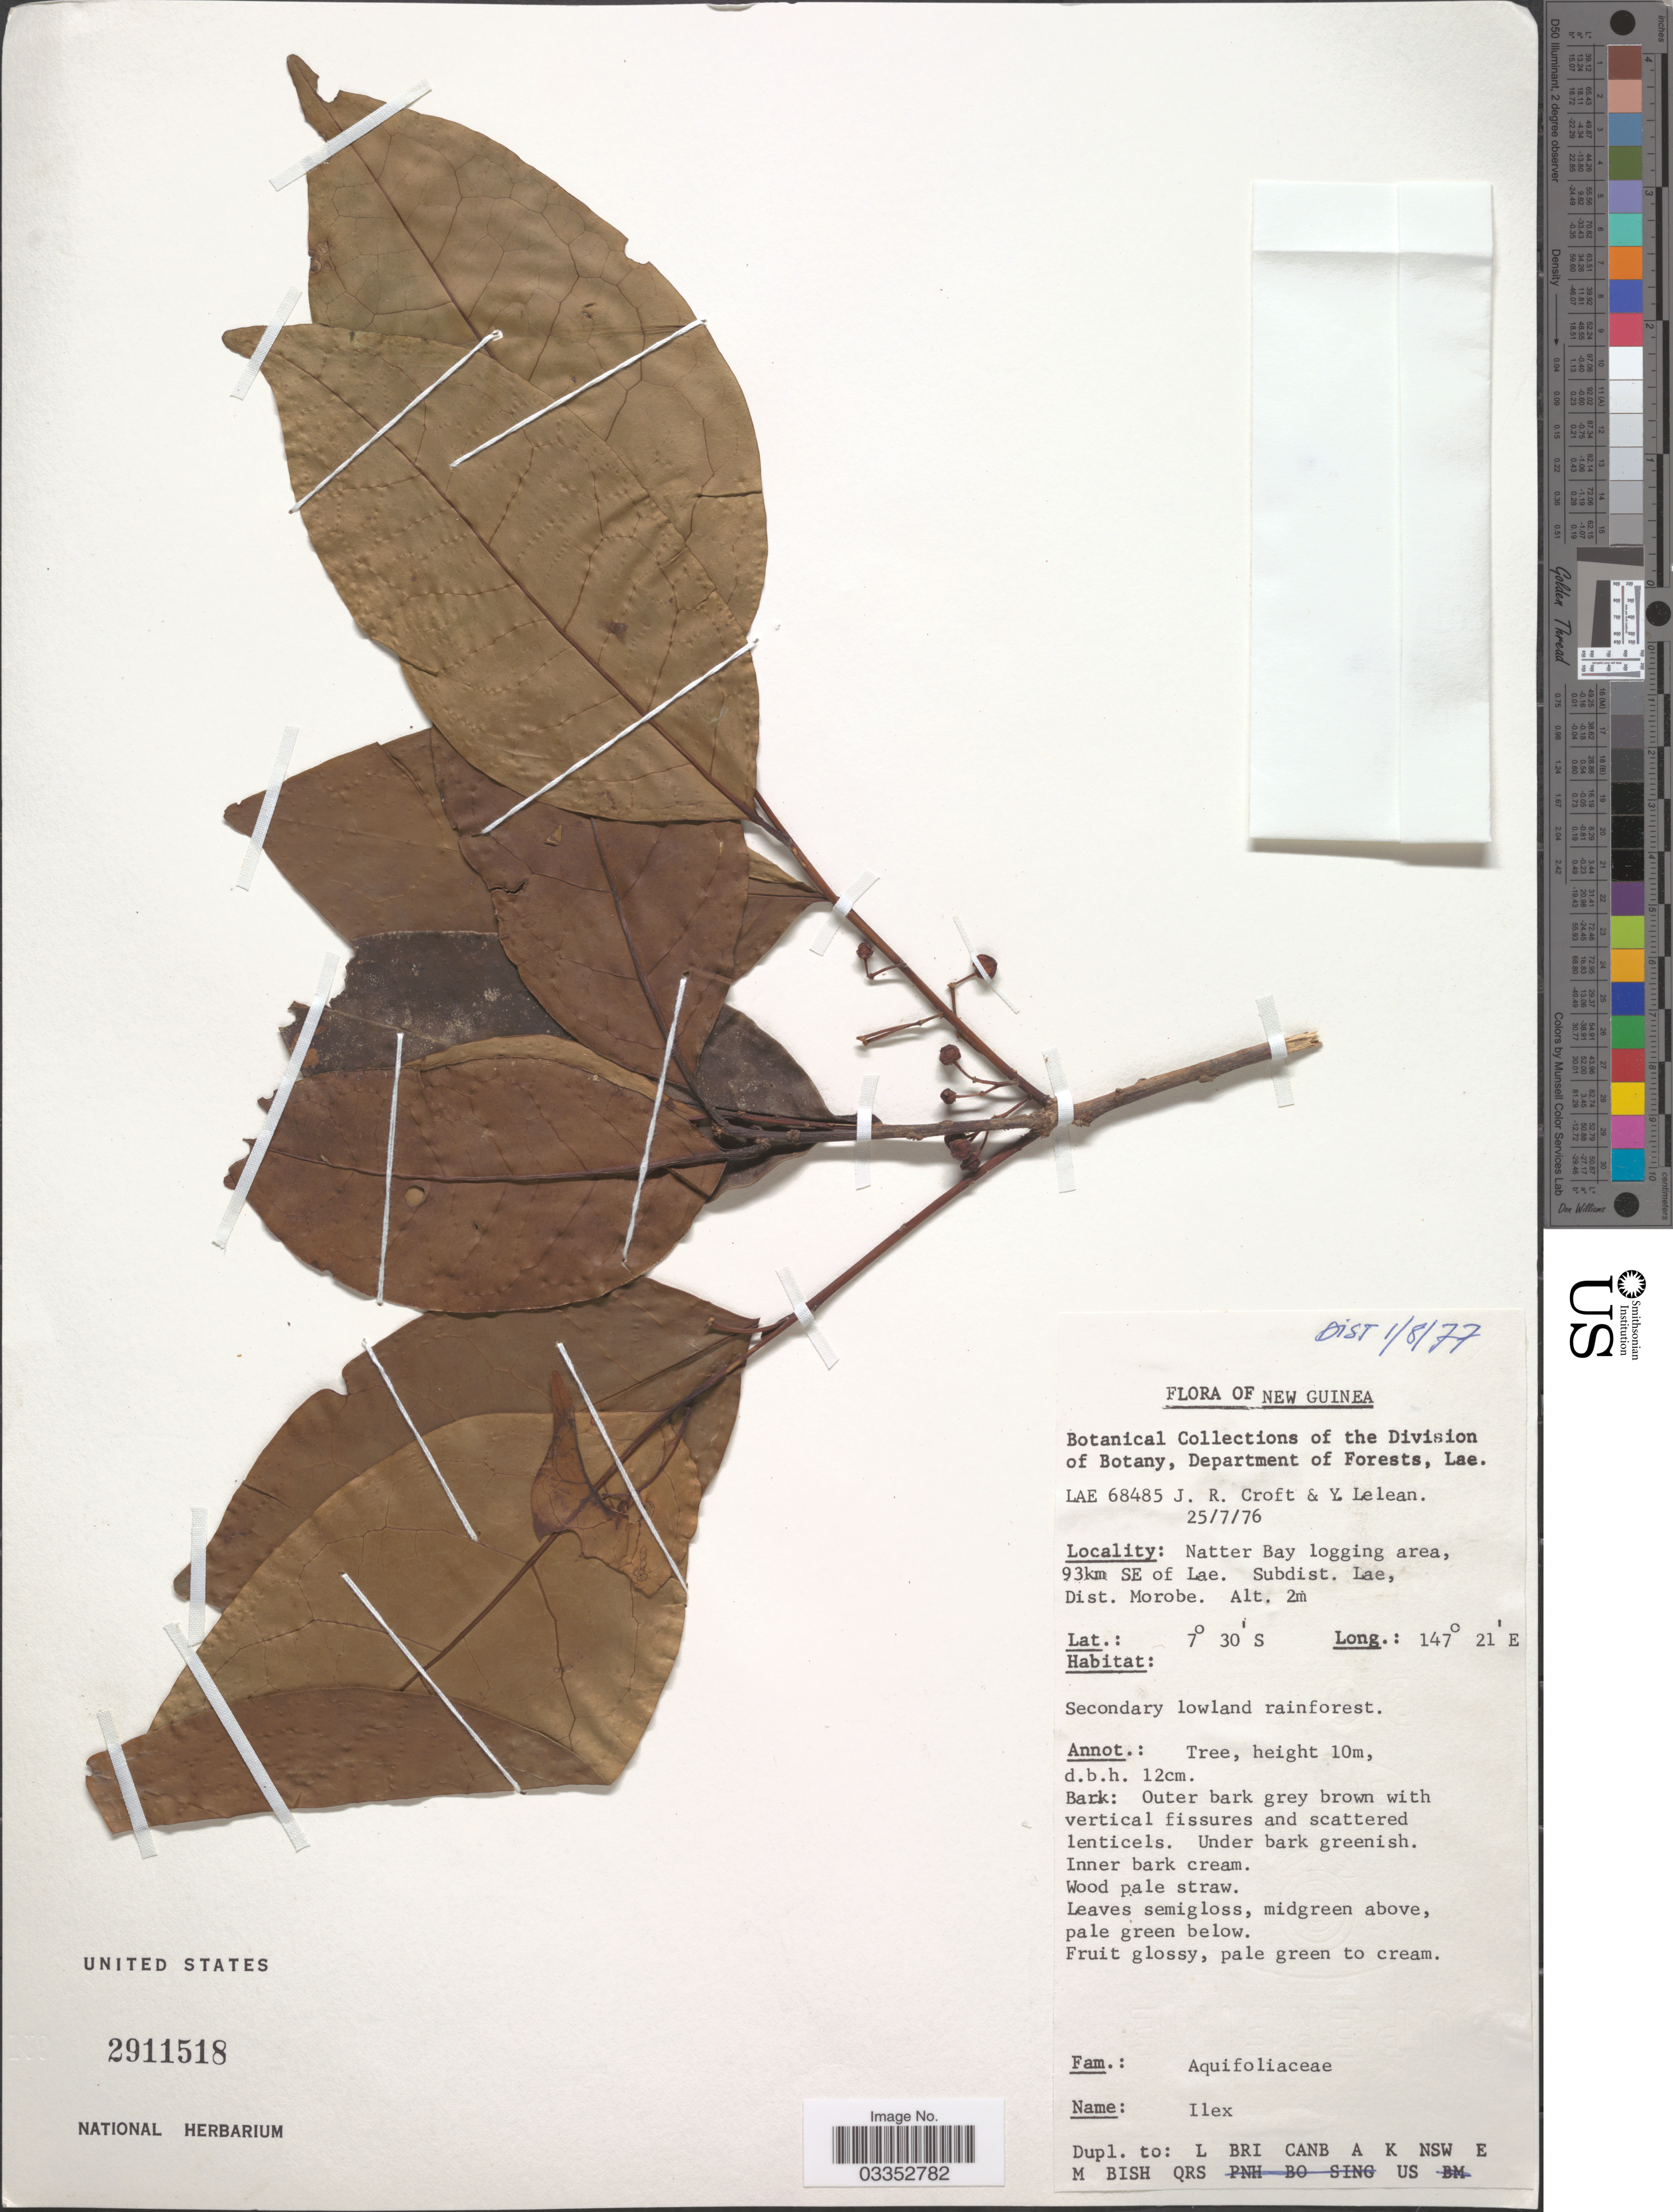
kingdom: Plantae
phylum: Tracheophyta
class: Magnoliopsida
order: Aquifoliales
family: Aquifoliaceae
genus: Ilex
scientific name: Ilex sp.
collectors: J. R. Croft & Y. Lelean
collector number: LAE68485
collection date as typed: Transcribed d/m/y: 25/7/76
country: Papua New Guinea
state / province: Morobe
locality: New Guinea, Natter Bay logging area, 93km SE of Lae. Subdist. Lae, Dist. Morobe.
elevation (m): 2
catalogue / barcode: US 2911518